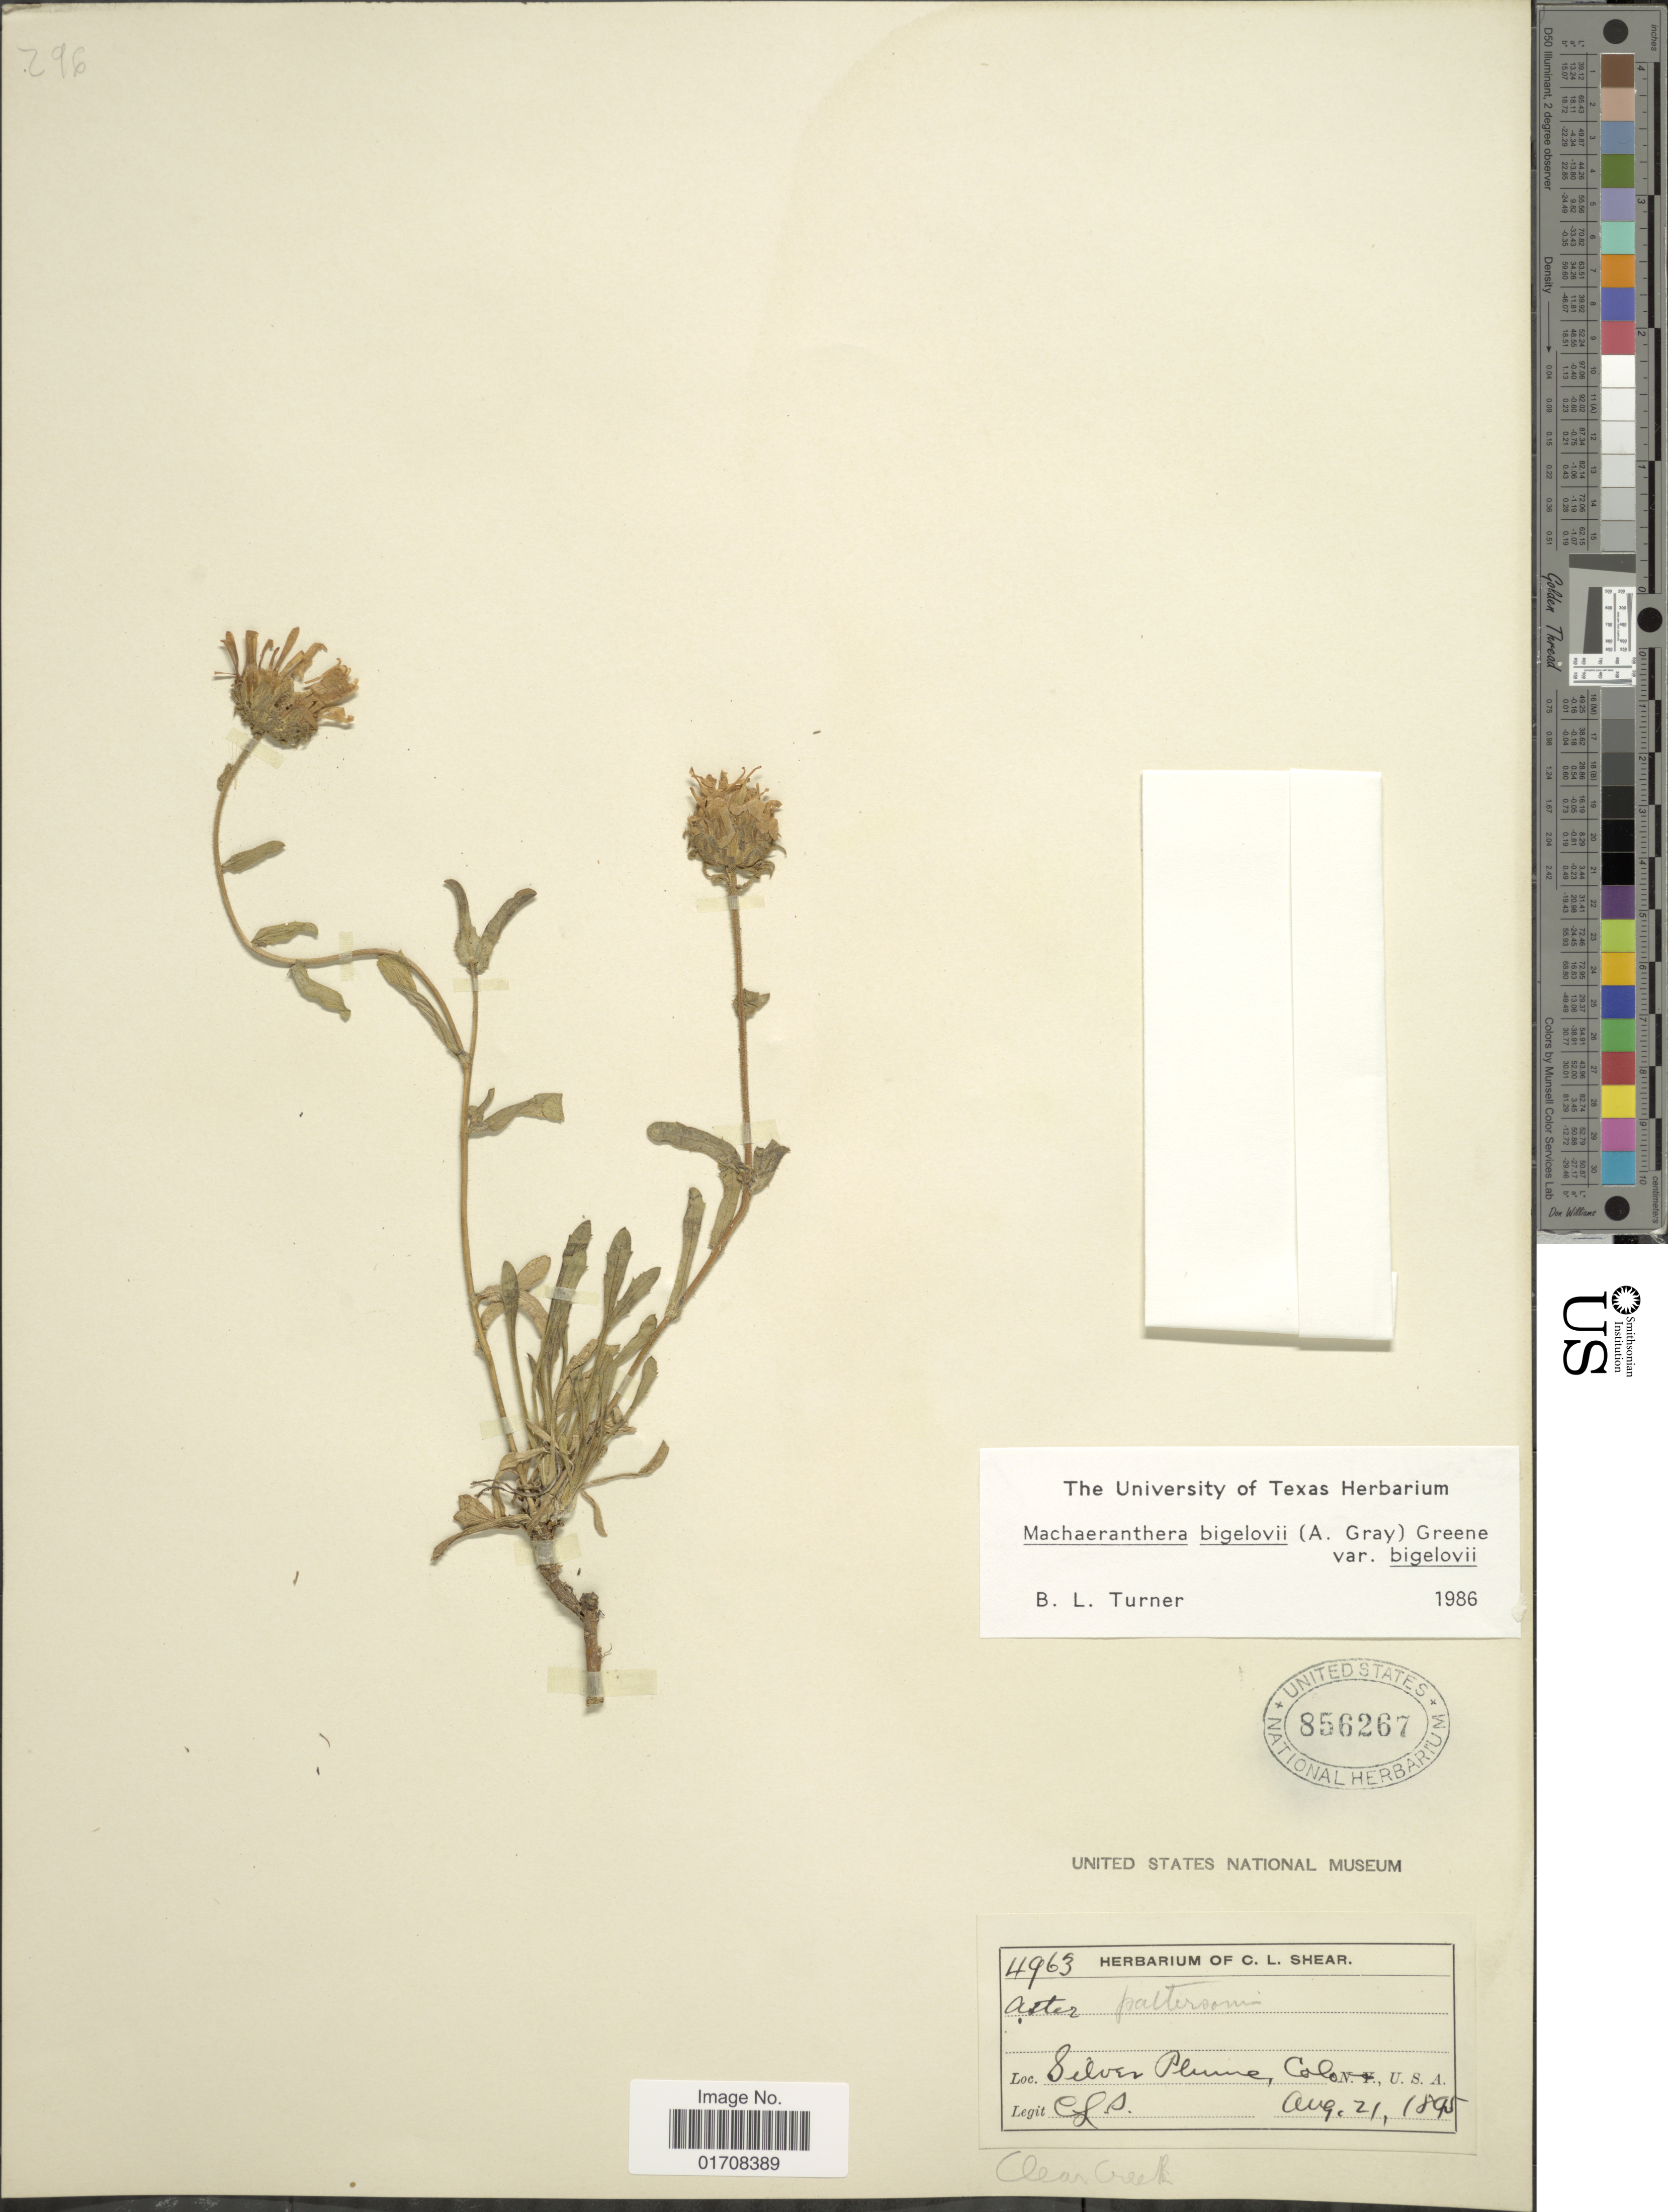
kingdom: Plantae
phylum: Tracheophyta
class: Magnoliopsida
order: Asterales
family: Asteraceae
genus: Machaeranthera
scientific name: Machaeranthera bigelovii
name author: (A. Gray) Greene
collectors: C. L. Shear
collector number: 4963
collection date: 1895-08-21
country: United States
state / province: Colorado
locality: Silver Plume, Colo, Clear Creek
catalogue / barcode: US 856267